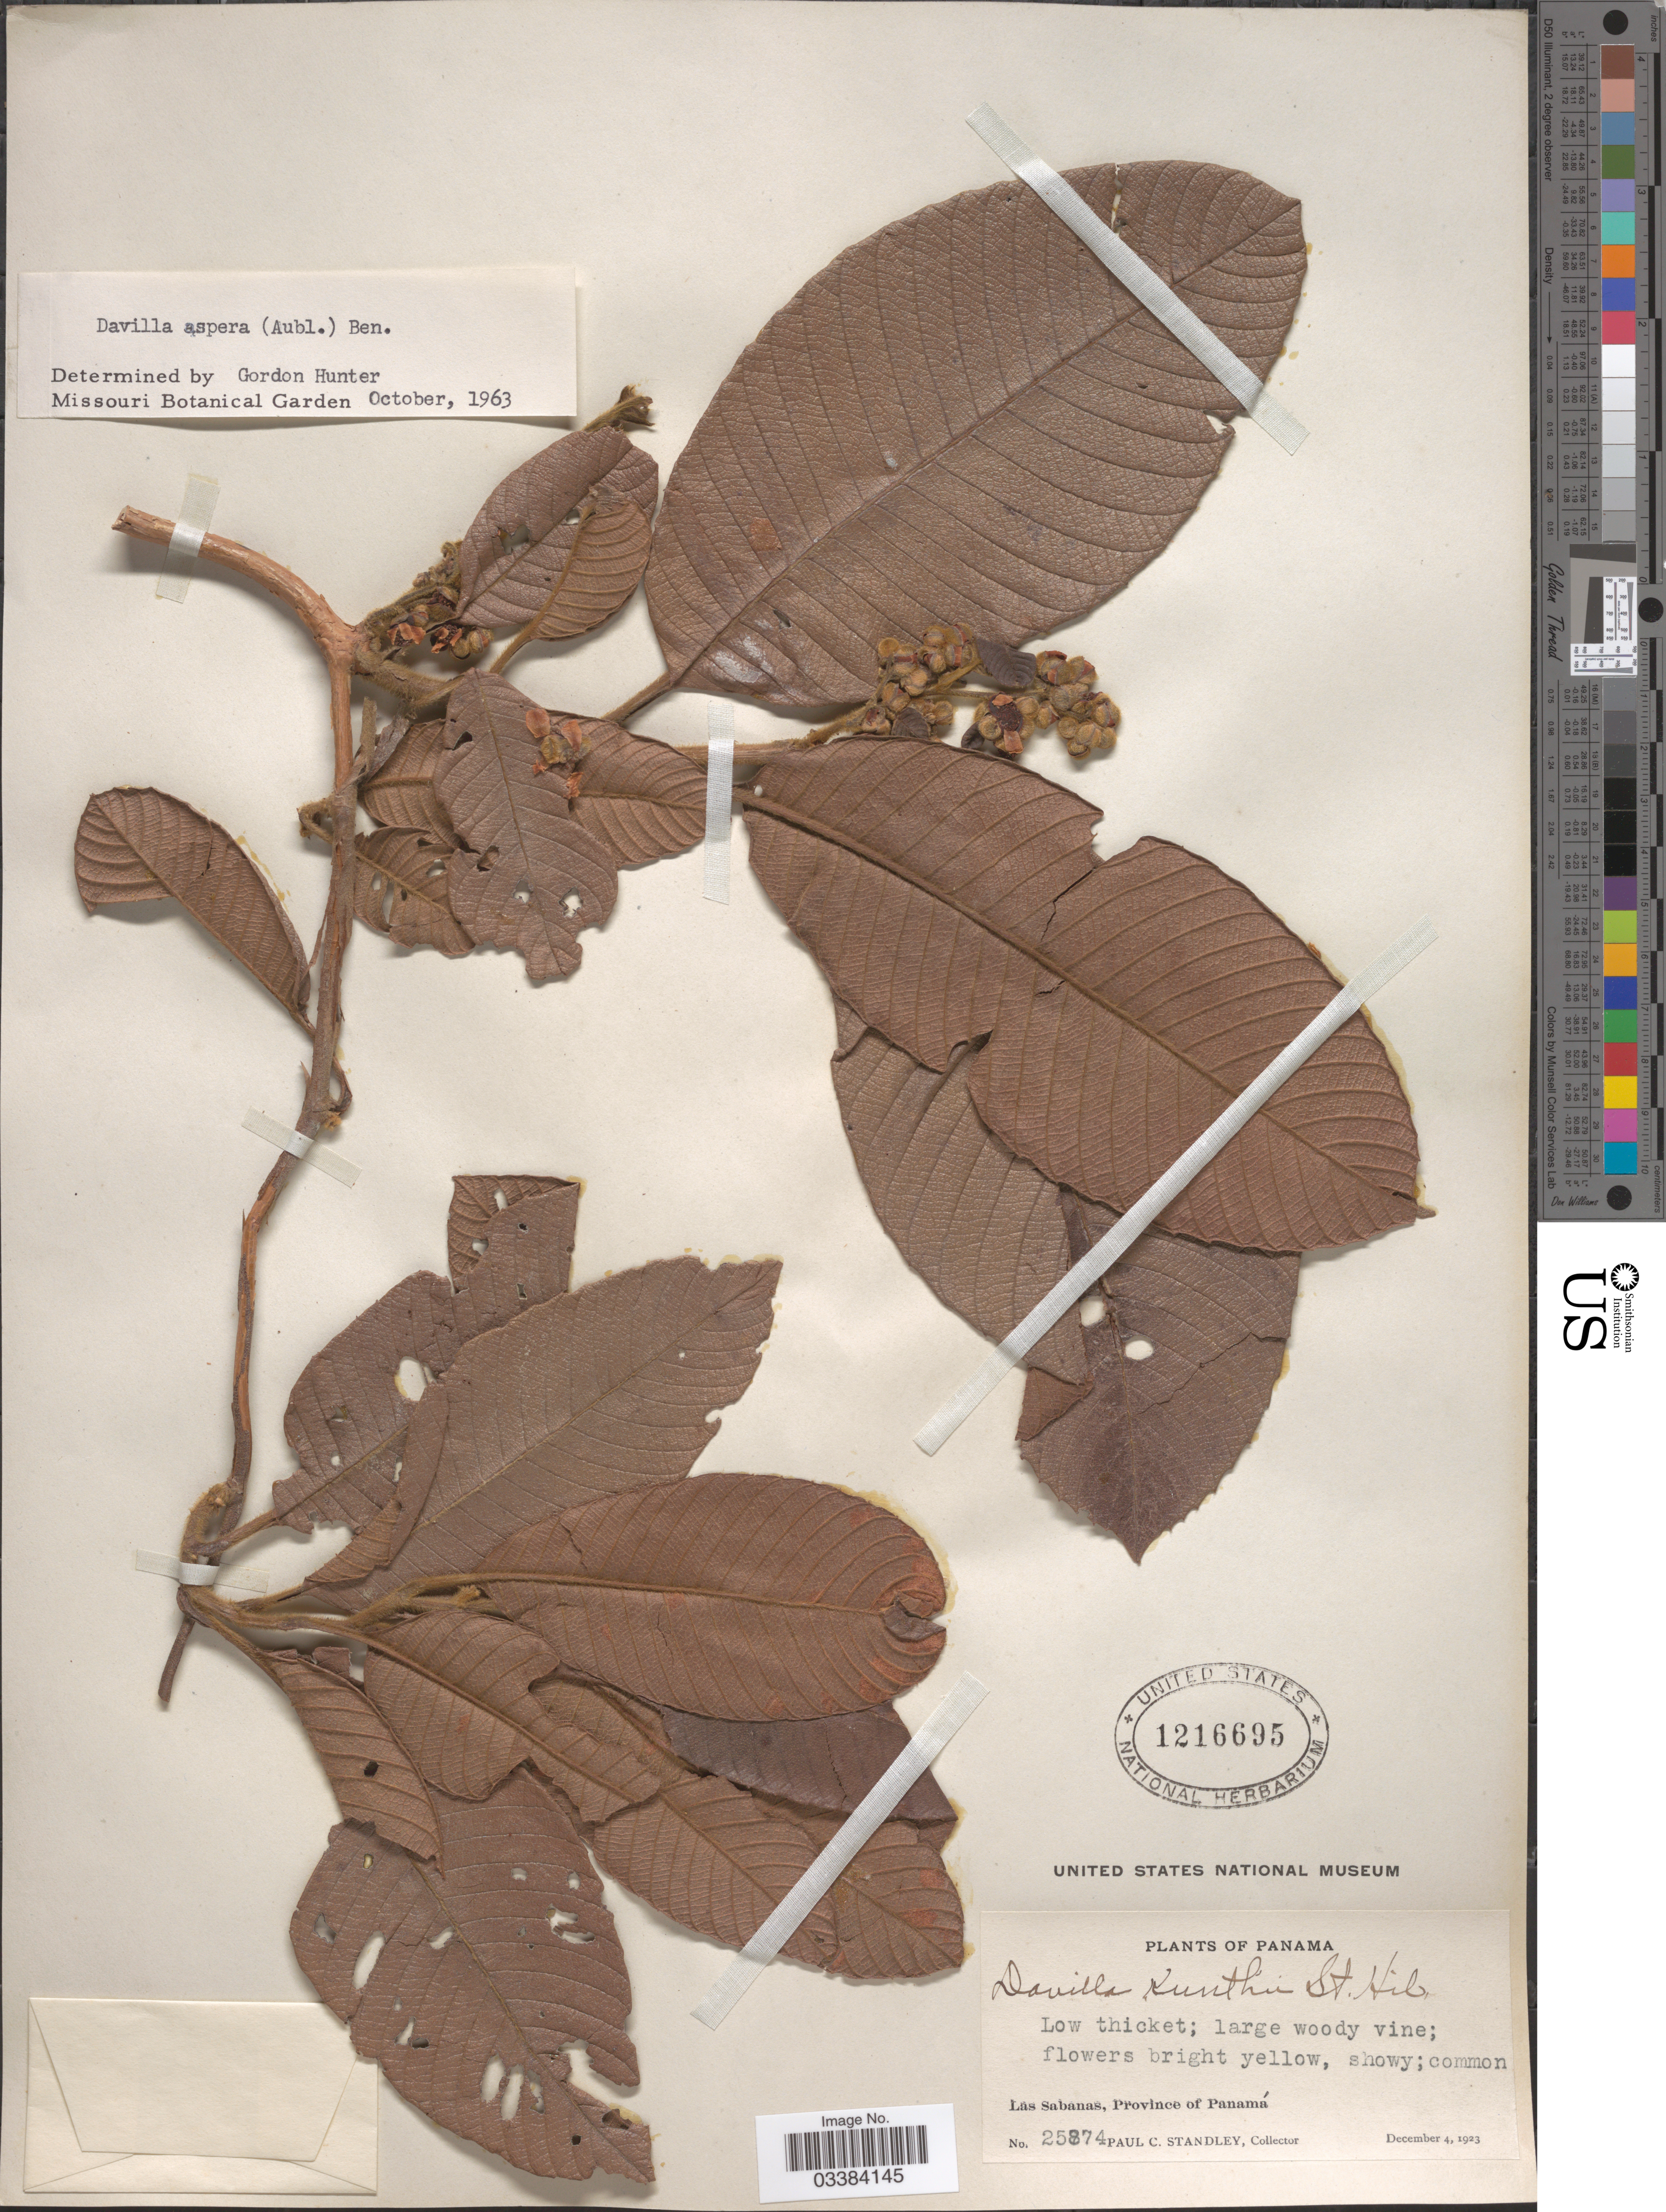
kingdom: Plantae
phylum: Tracheophyta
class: Magnoliopsida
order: Dilleniales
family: Dilleniaceae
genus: Davilla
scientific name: Davilla kunthii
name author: A. St.-Hil.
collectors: P. C. Standley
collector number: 25874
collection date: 1923-12-04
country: Panama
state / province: Panamá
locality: Las Sabanas.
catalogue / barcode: US 1216695